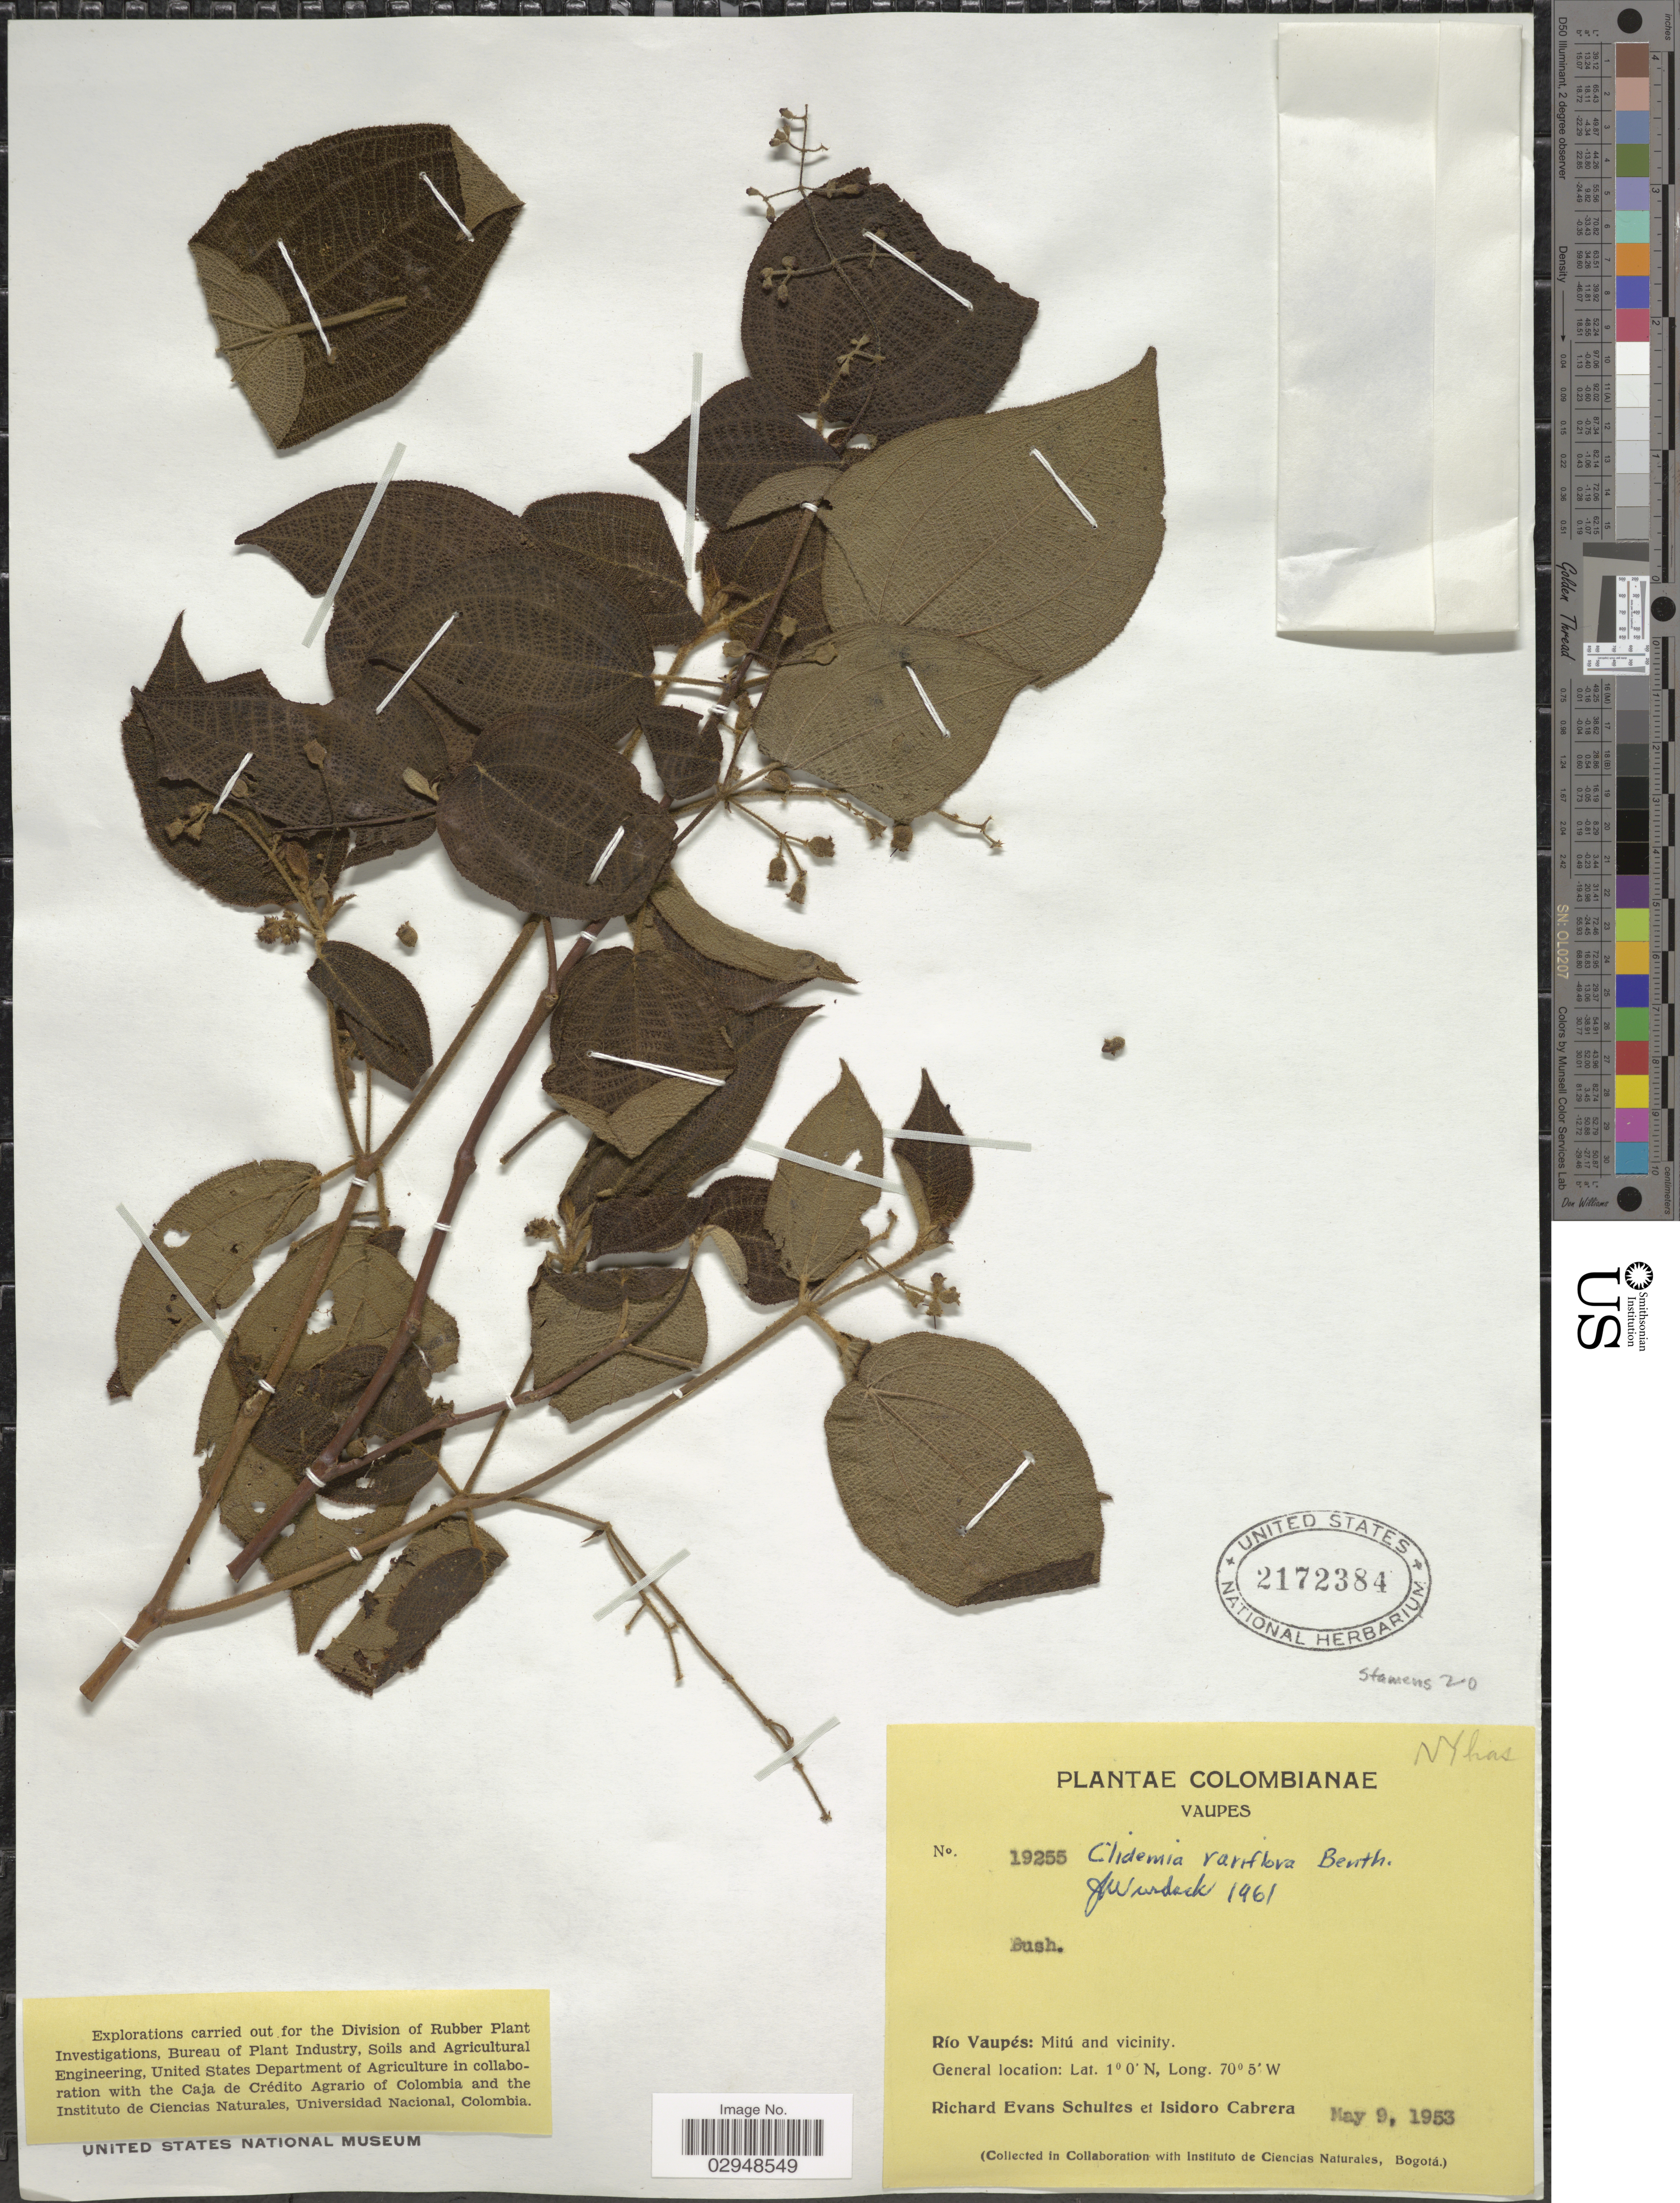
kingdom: Plantae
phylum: Tracheophyta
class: Magnoliopsida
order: Myrtales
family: Melastomataceae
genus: Clidemia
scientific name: Clidemia bullosa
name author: DC.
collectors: R. E. Schultes & I. Cabrera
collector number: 19255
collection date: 1953-05-09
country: Colombia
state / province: Vaupés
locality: Río Vaupés: Mitú and vicinity.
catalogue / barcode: US 2172384